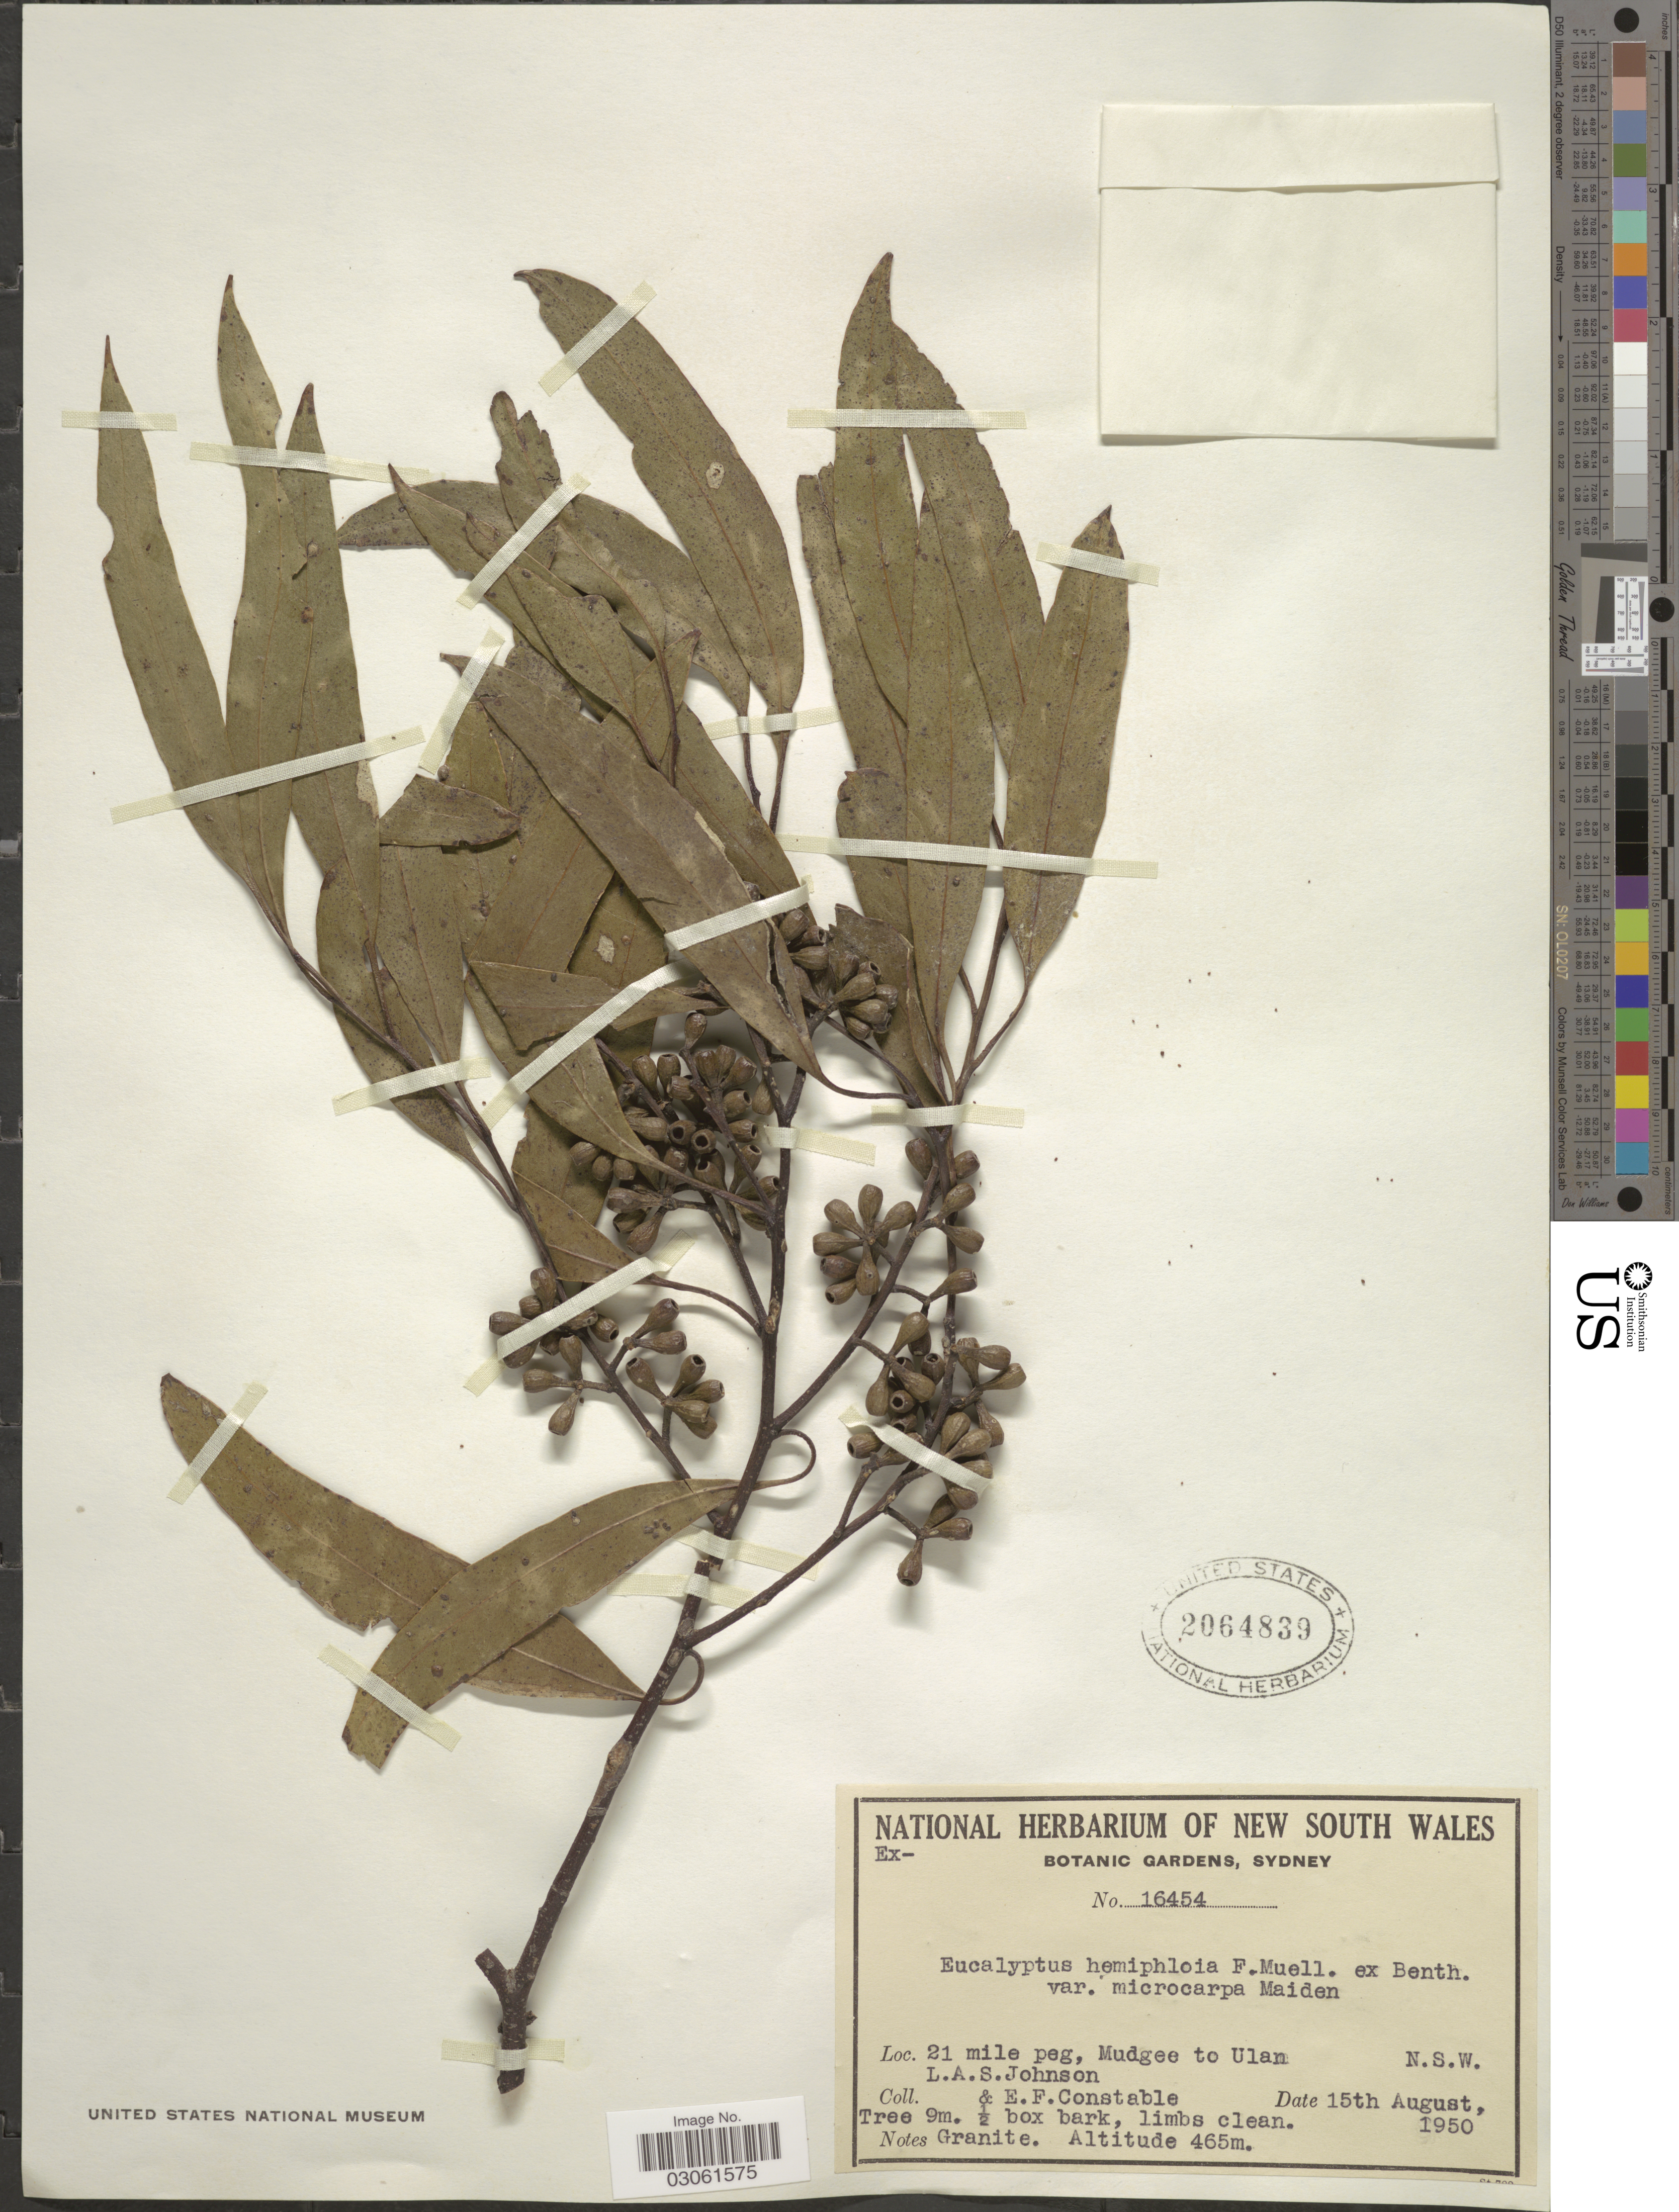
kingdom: Plantae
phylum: Tracheophyta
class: Magnoliopsida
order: Myrtales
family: Myrtaceae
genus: Eucalyptus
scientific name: Eucalyptus moluccana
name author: Roxb.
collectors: L. A. S. Johnson & E. F. Constable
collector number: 16454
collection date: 1950-08-15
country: Australia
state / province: New South Wales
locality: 21 mile peg, Mudgee to Ulan.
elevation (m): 465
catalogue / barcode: US 2064839